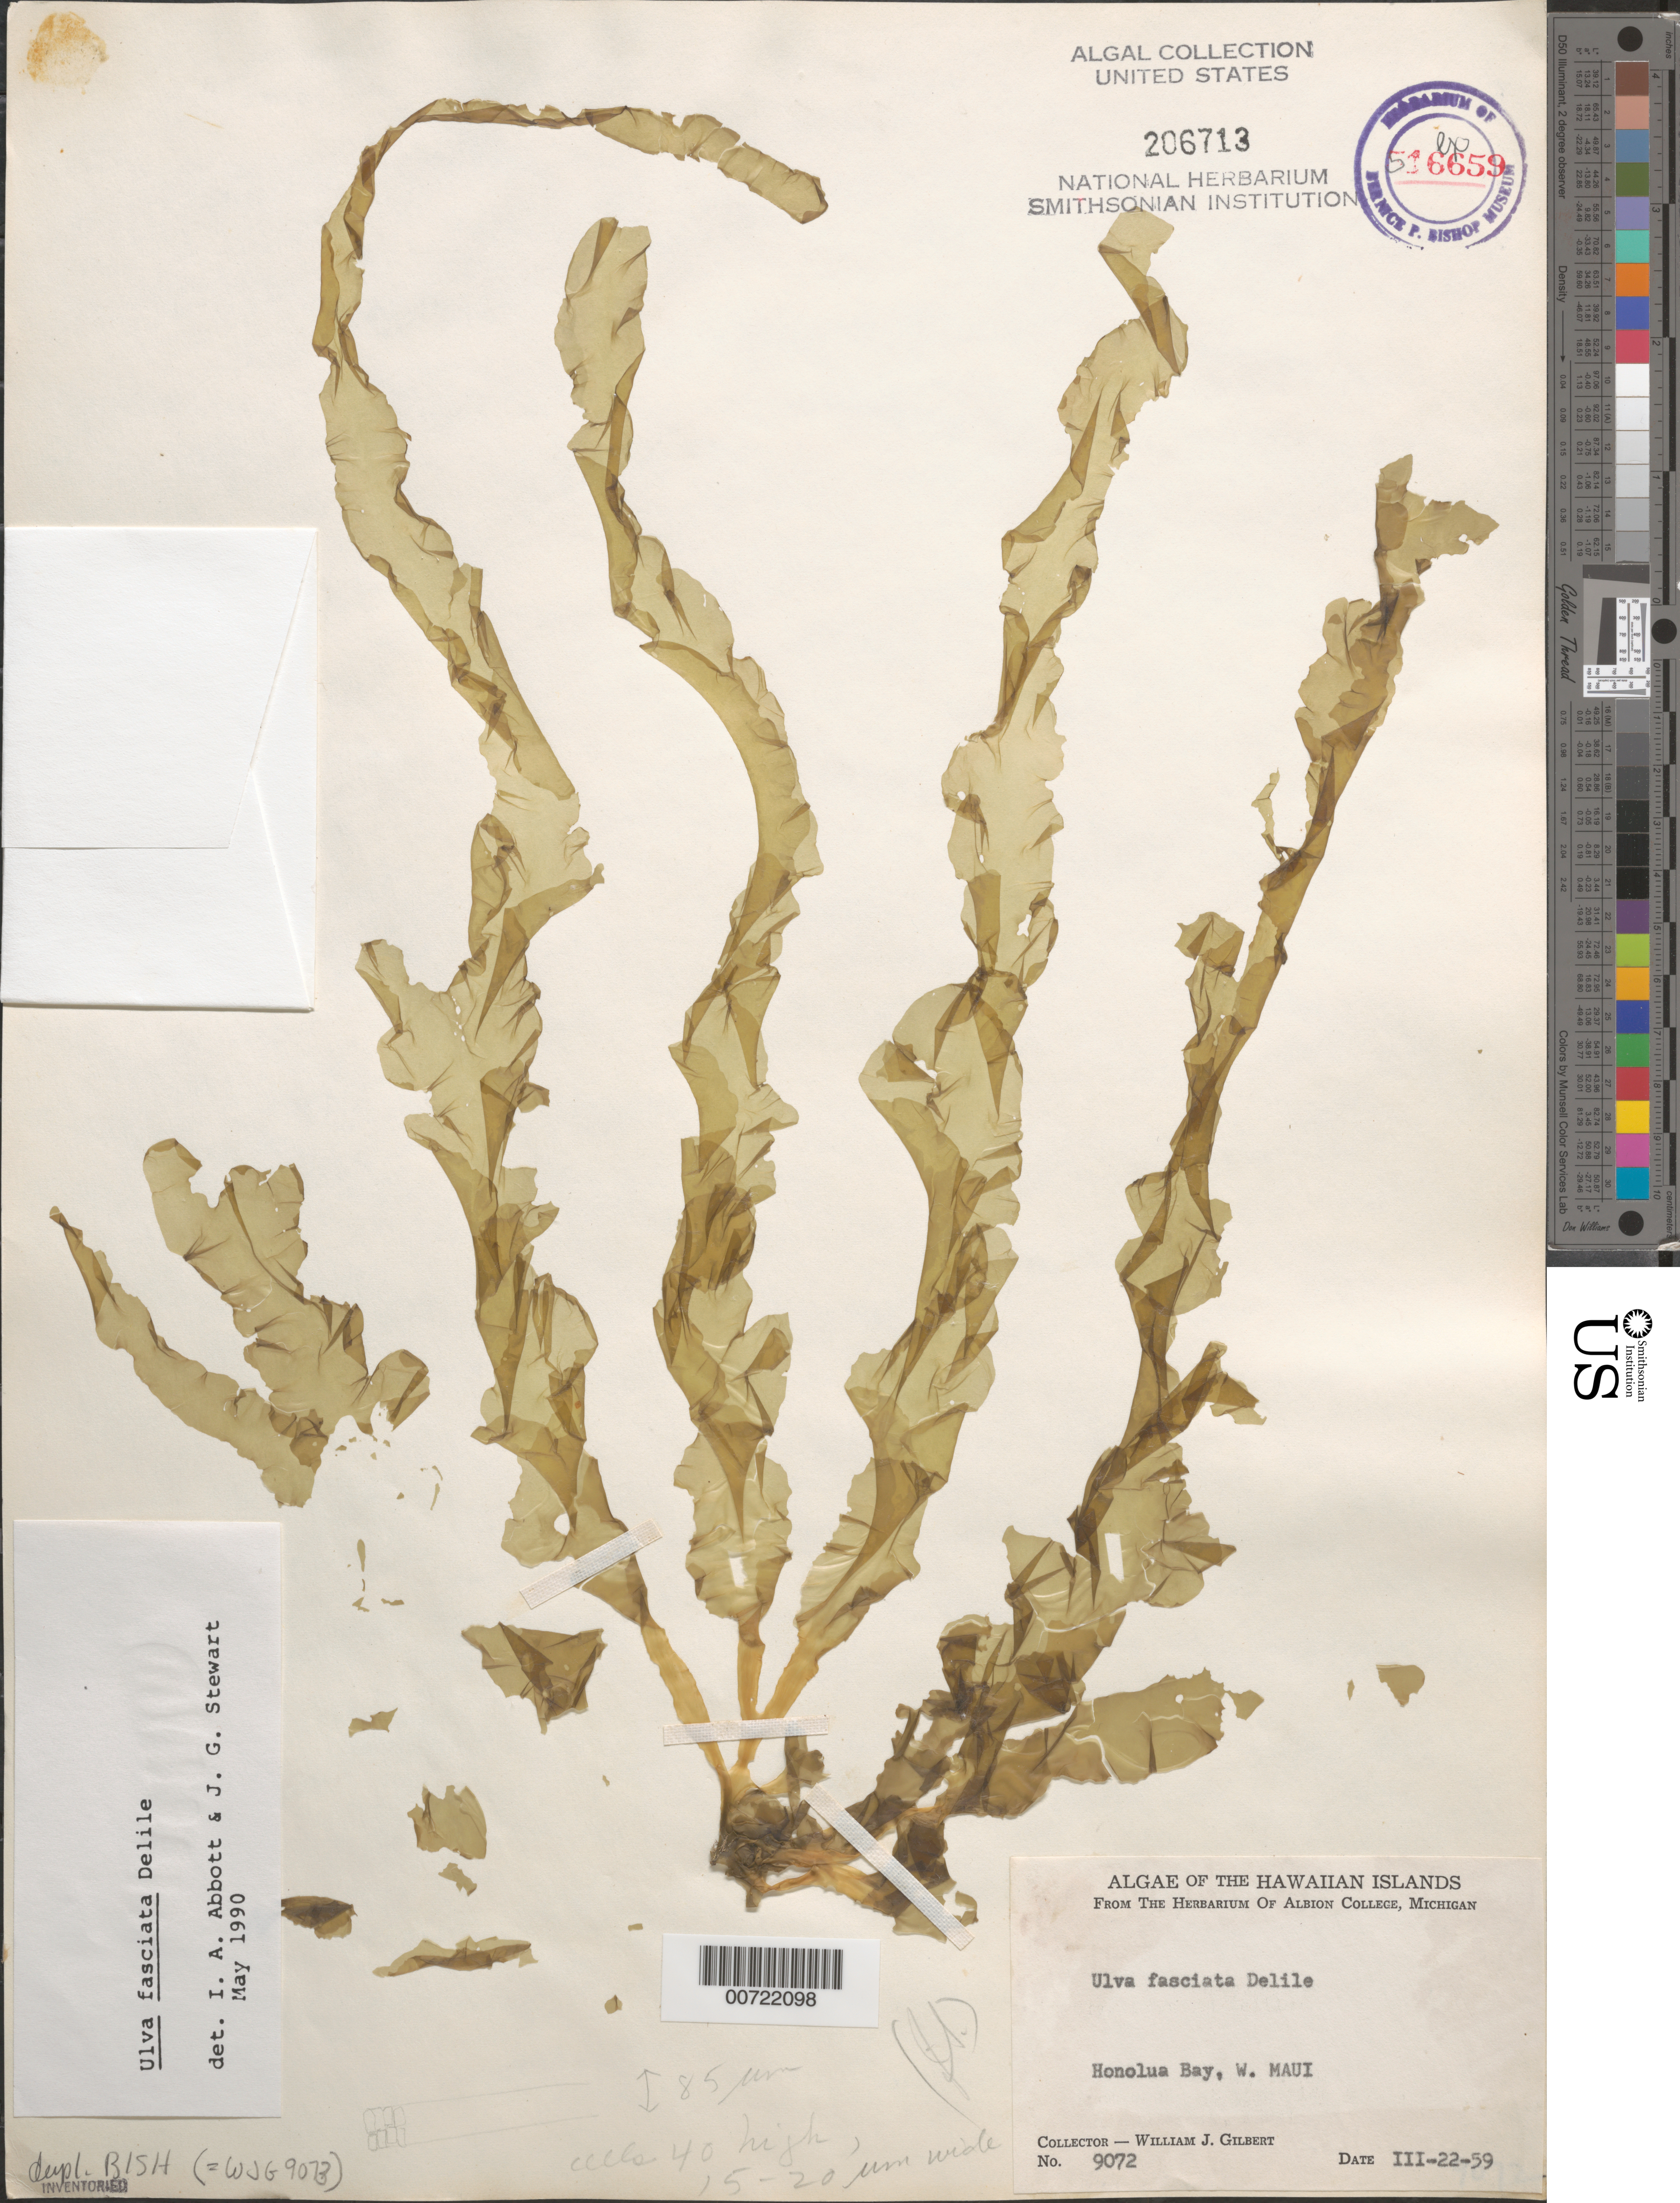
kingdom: Plantae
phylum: Chlorophyta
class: Ulvophyceae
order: Ulvales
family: Ulvaceae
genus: Ulva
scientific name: Ulva lactuca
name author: L.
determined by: Algae name updating Project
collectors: W. J. Gilbert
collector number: WJG 9072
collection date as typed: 22 Mar 1959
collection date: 1959-03-22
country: United States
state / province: Hawaii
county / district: Maui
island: Maui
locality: Honolua Bay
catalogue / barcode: US 206713